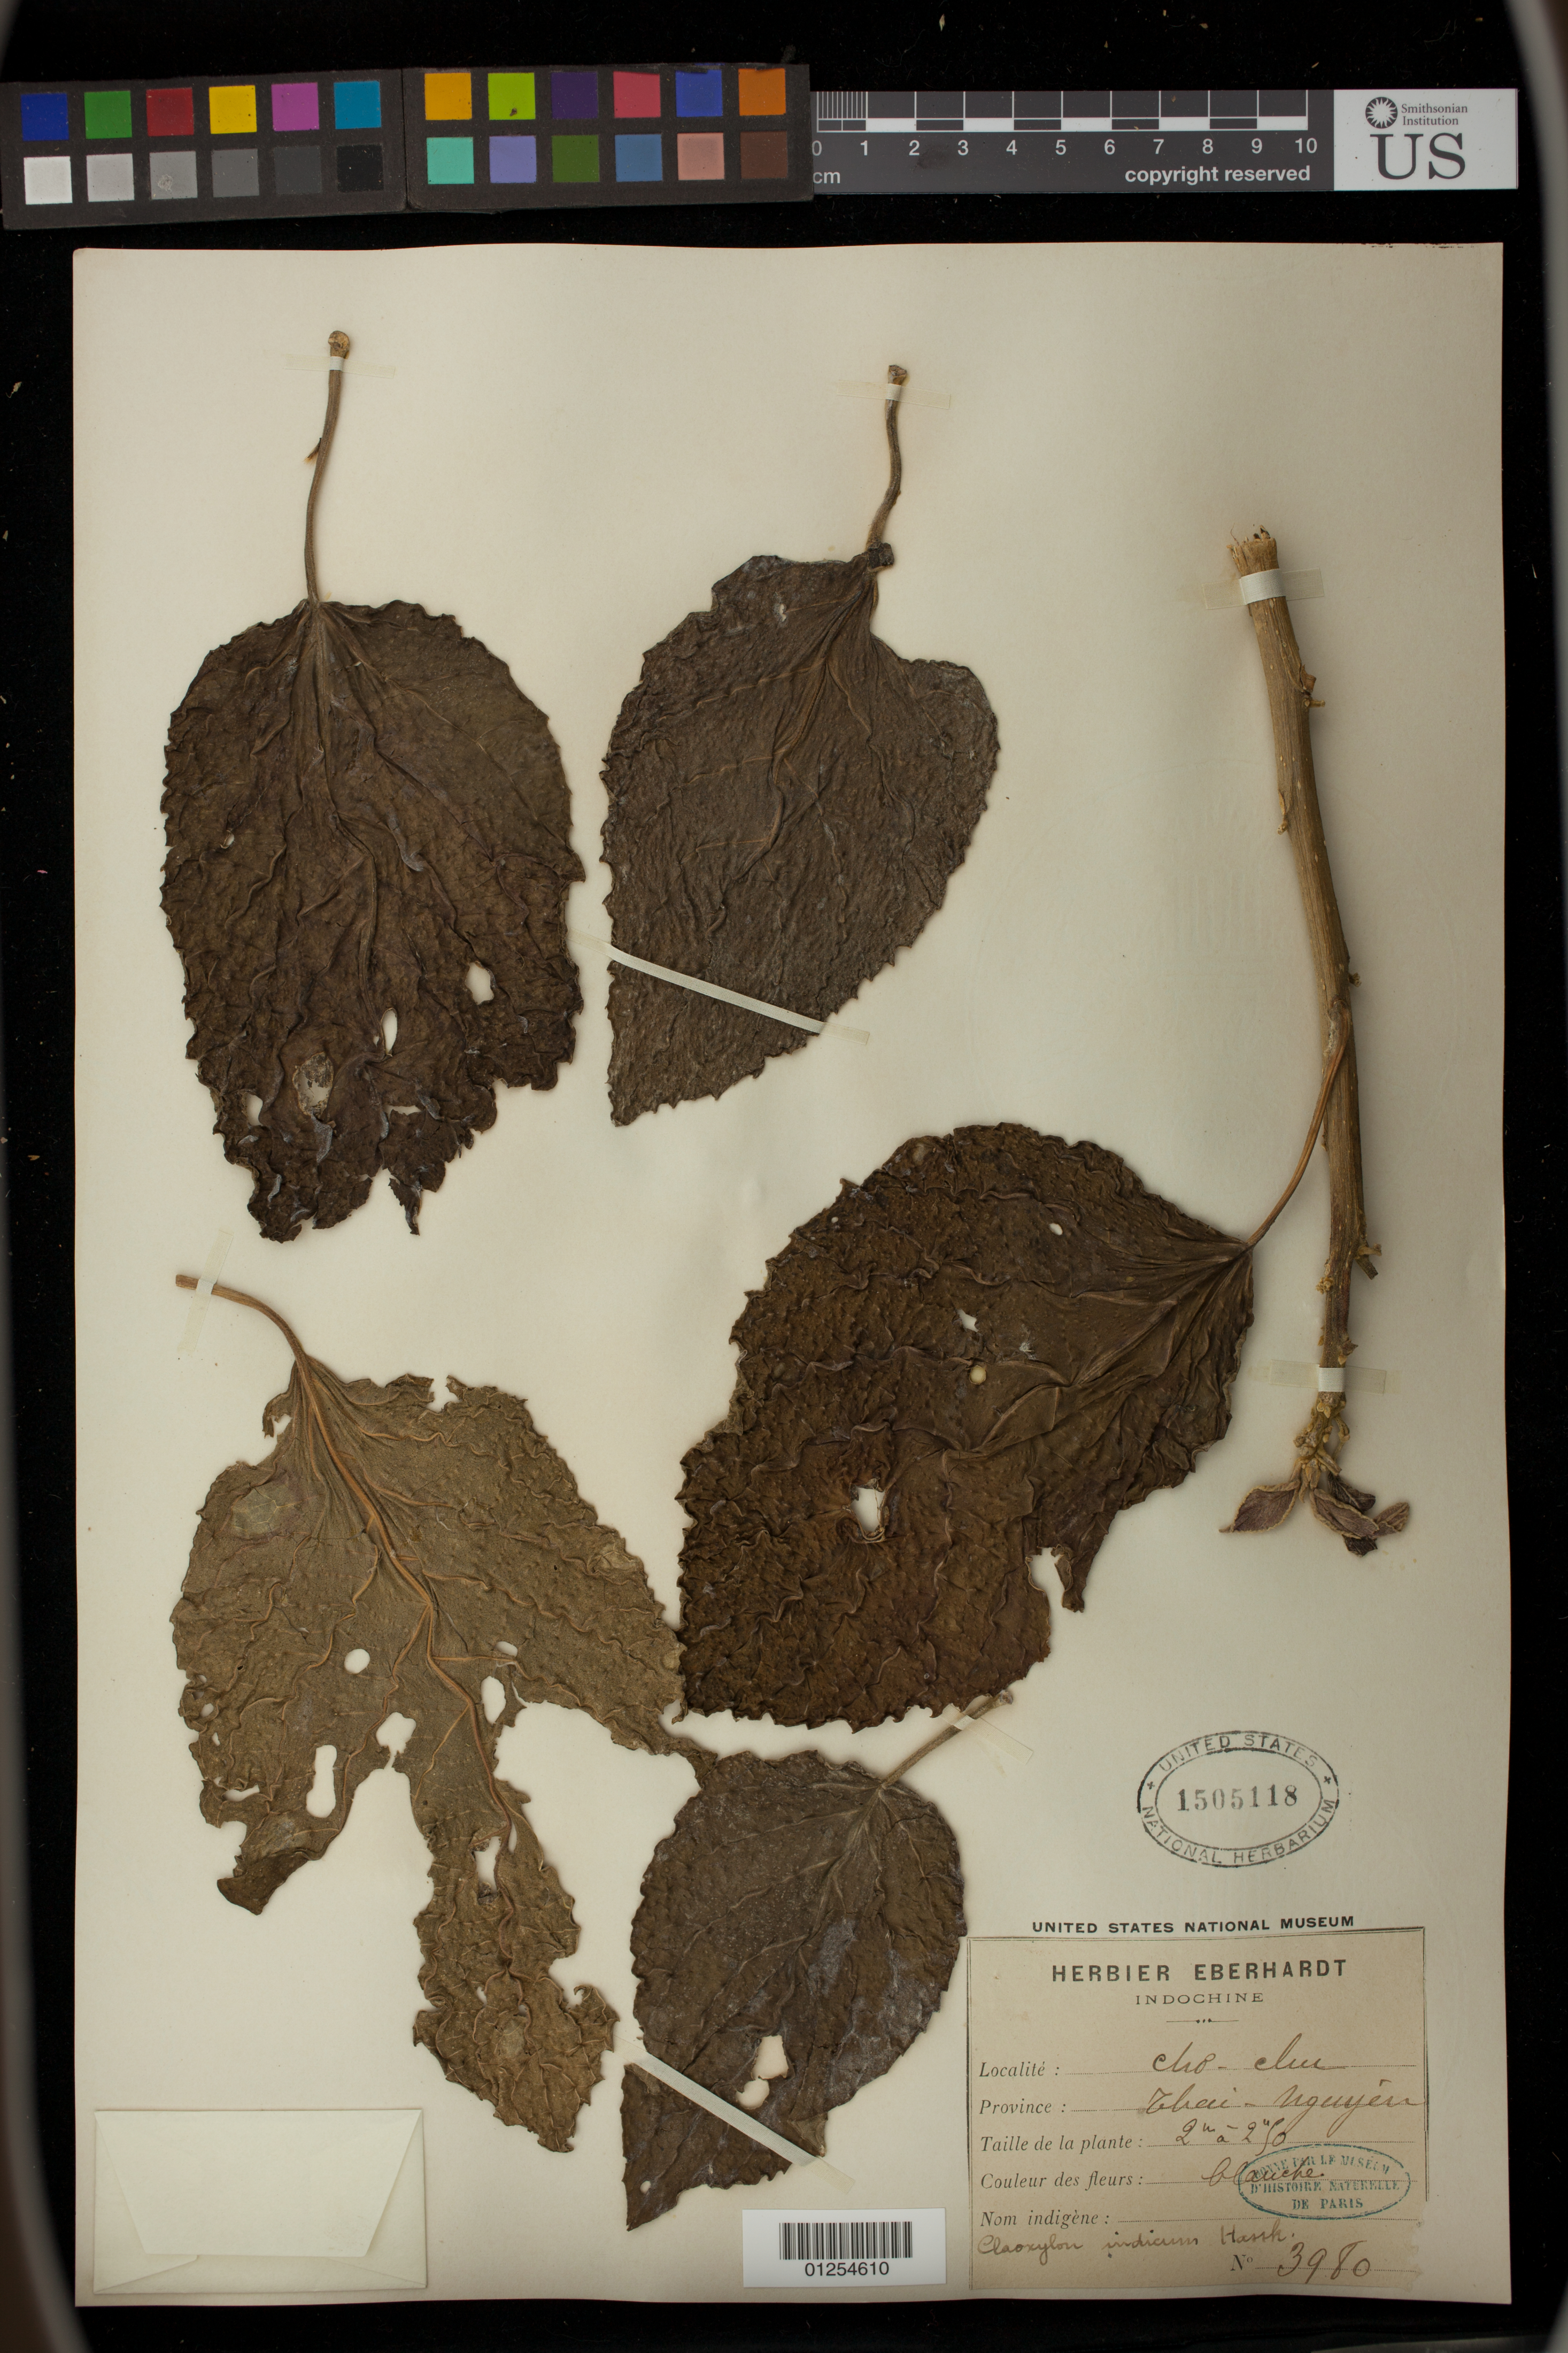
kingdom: Plantae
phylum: Tracheophyta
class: Magnoliopsida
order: Malpighiales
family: Euphorbiaceae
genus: Claoxylon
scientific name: Claoxylon indicum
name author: (Reinw. ex Blume) Hassk.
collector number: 3980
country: Vietnam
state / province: Thai - Nguyen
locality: Cho-Chu [Cho Chu]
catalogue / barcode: US 1505118